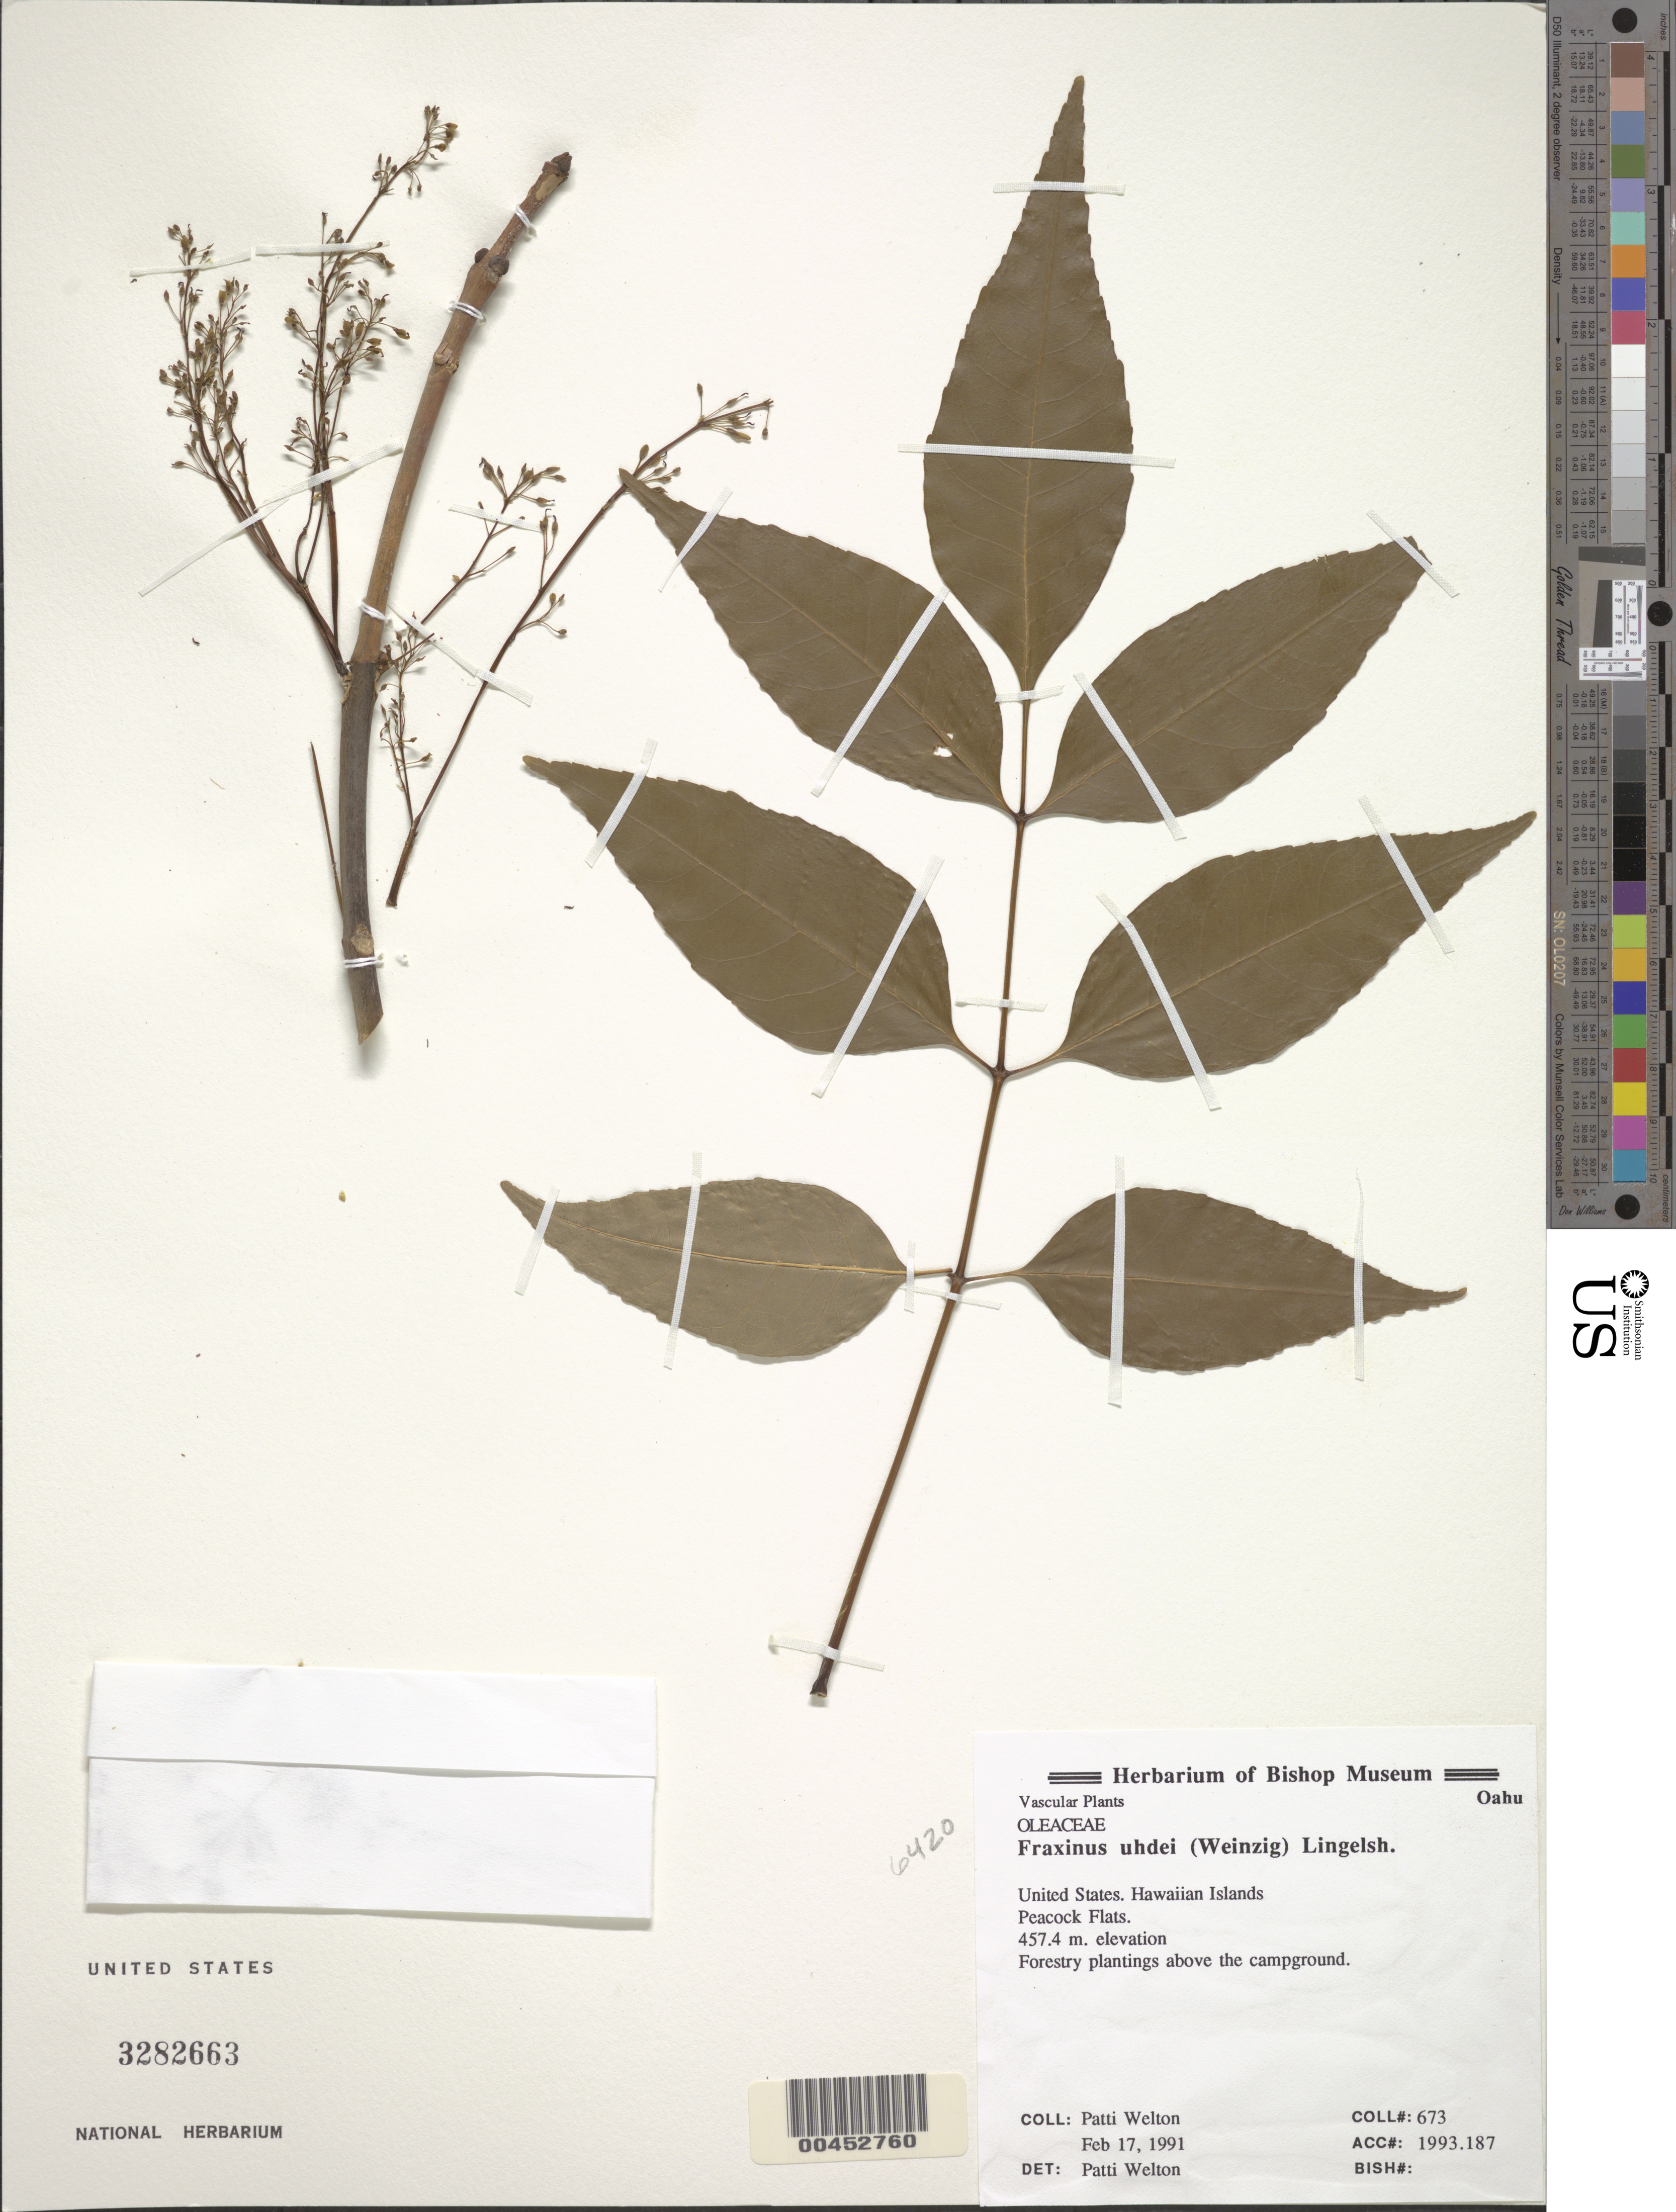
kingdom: Plantae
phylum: Tracheophyta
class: Magnoliopsida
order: Lamiales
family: Oleaceae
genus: Fraxinus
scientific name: Fraxinus uhdei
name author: (Wenz.) Lingelsh.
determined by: Welton, P.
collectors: P. Welton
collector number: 673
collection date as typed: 17 Feb 1991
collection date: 1991-02-17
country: United States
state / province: Hawaii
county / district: Hawaii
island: Hawaii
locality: Peacock Flats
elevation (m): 457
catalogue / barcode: US 3282663